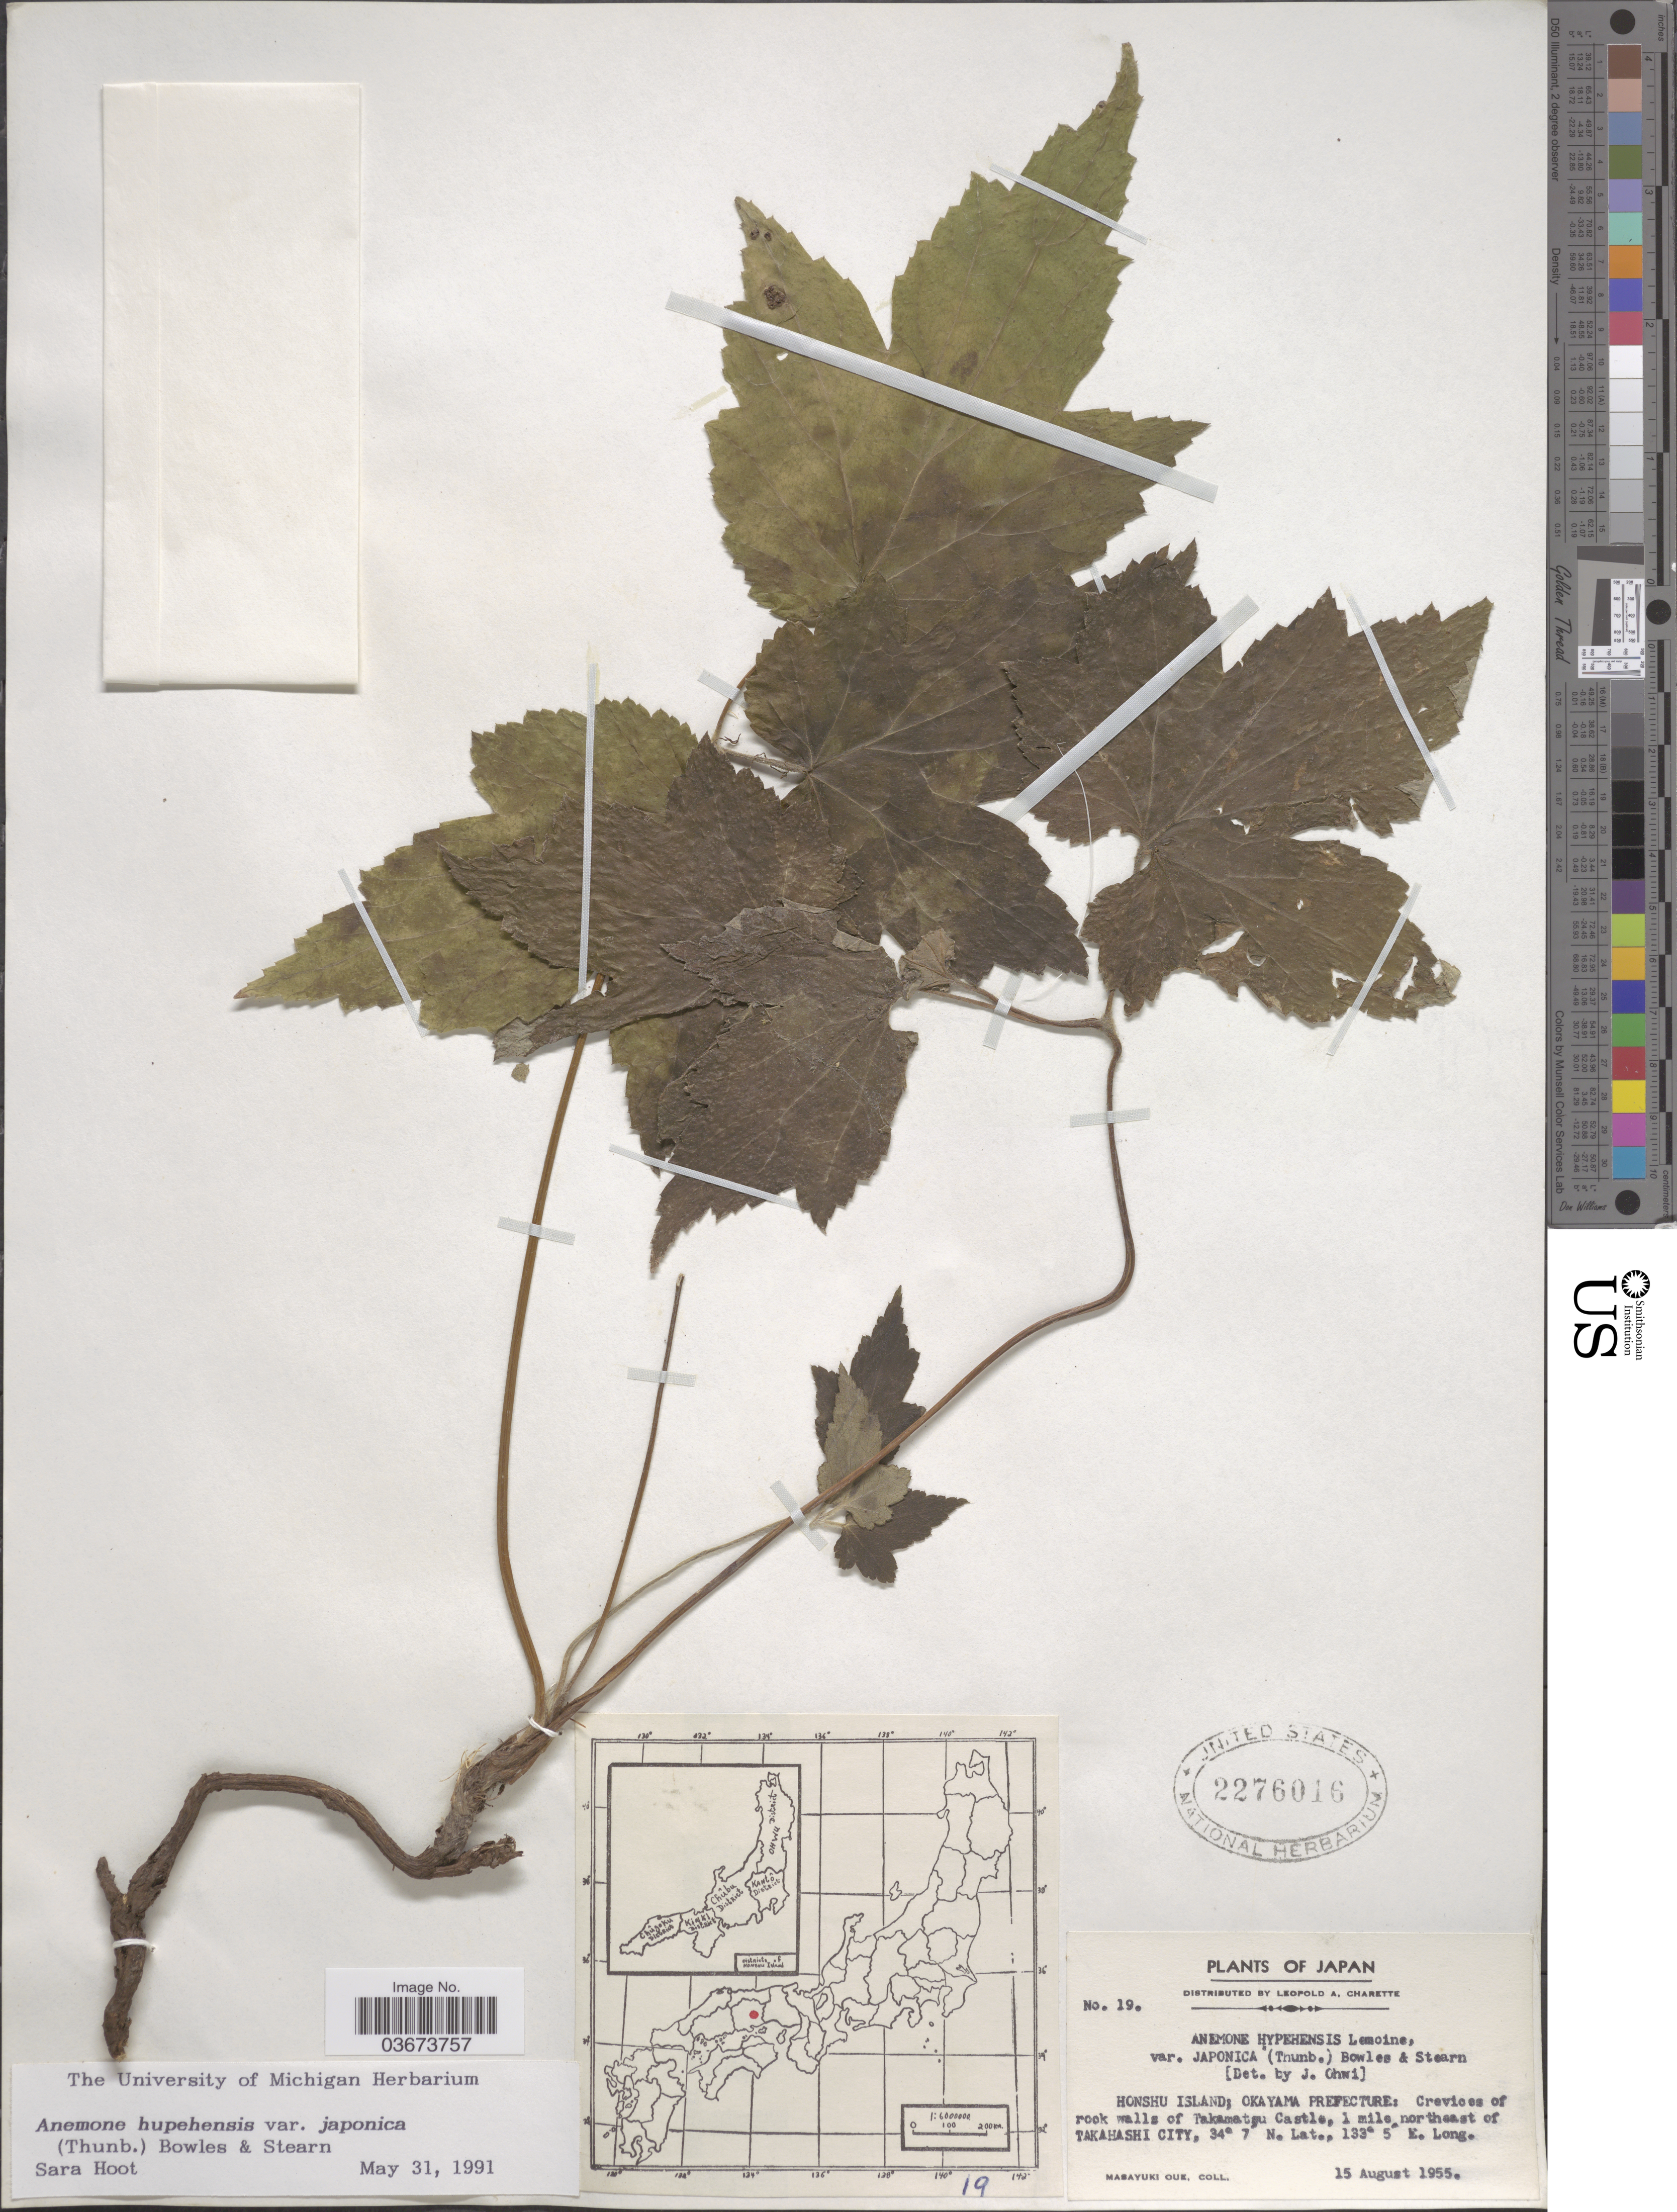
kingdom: Plantae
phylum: Tracheophyta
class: Magnoliopsida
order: Ranunculales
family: Ranunculaceae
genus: Anemone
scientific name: Anemone hupehensis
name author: (É. Lemoine) É. Lemoine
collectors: M. Oue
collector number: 19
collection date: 1955-08-15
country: Japan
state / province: Okayama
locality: Honshu Island; Okayama Prefecture; Crevices of rook walls of Takamatsu Castle, 1 mile northeast of Takahashi City.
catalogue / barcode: US 2276016